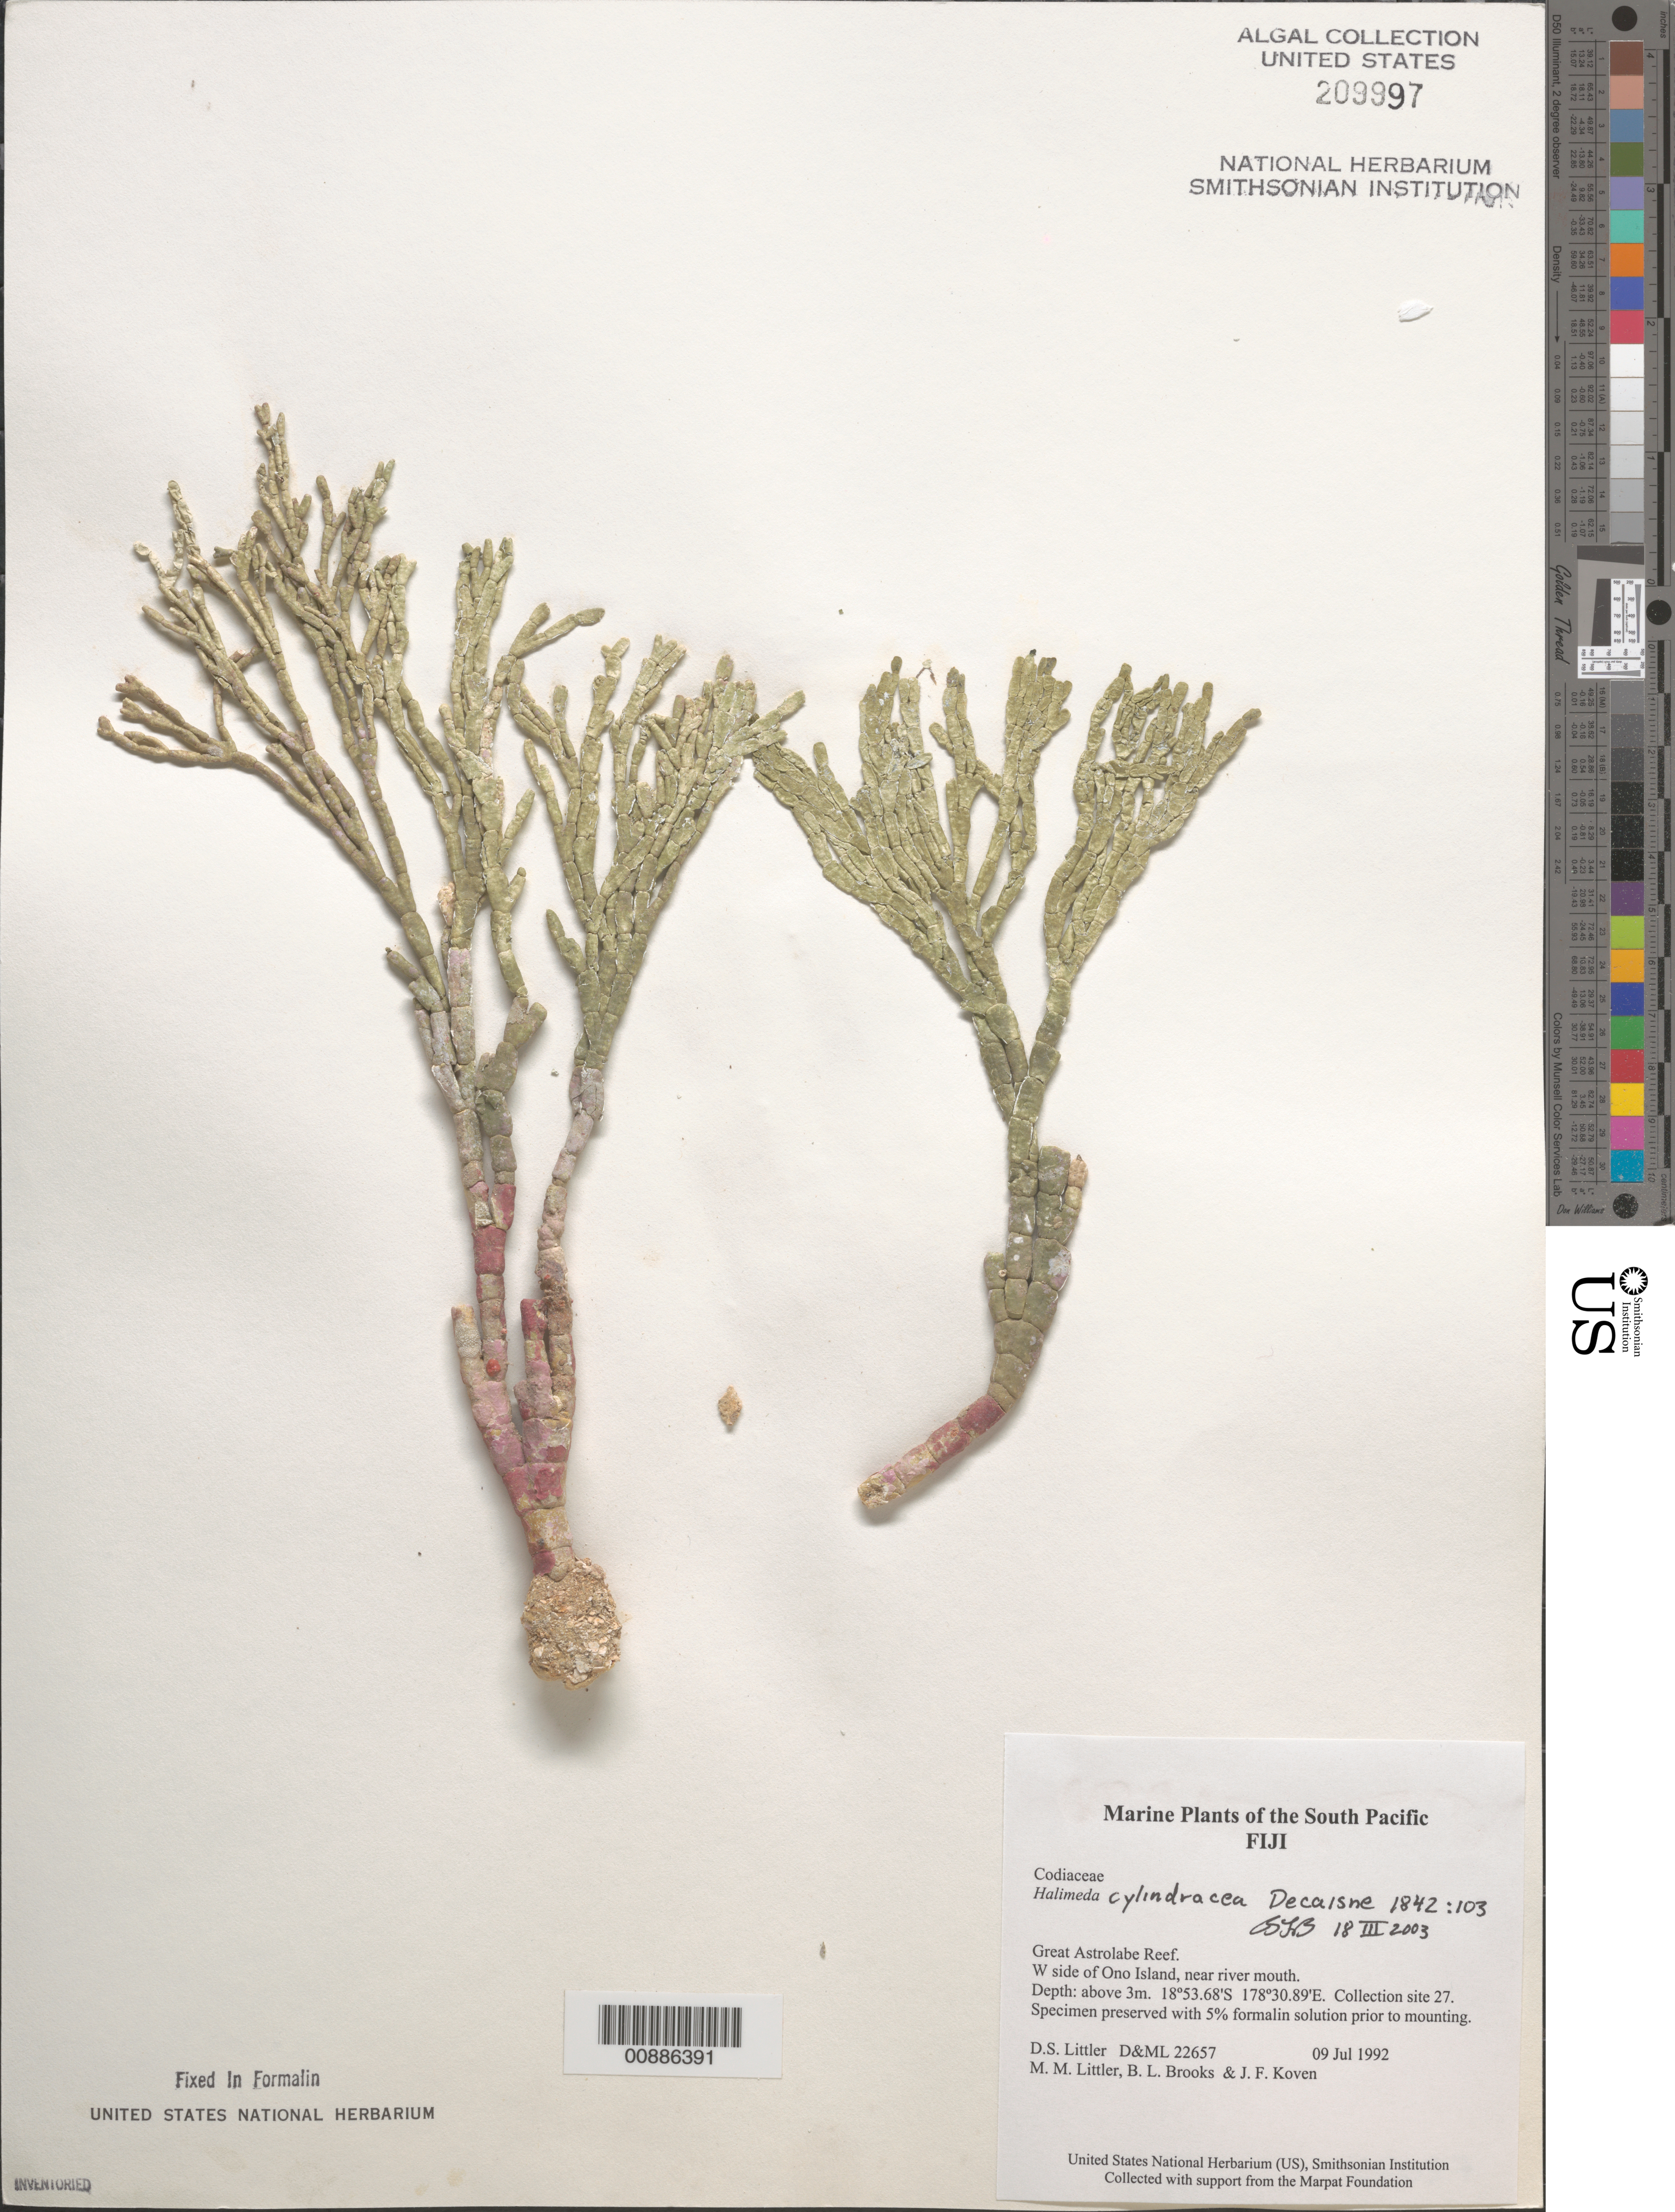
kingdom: Plantae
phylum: Chlorophyta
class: Ulvophyceae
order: Bryopsidales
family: Halimedaceae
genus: Halimeda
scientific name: Halimeda cylindracea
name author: Decne.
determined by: Brooks, B. L., (BOT), Smithsonian Institution - National Museum of Natural History (UNITED STATES)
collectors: D. S. Littler, M. M. Littler, B. Brooks & J. Koven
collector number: D&ML 22657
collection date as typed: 09 Jul 1992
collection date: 1992-07-09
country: Fiji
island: Ono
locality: Great Astrolabe Reef, west side of island, near river mouth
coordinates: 18 53.68'S, 178 30.89'E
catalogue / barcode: US 209997